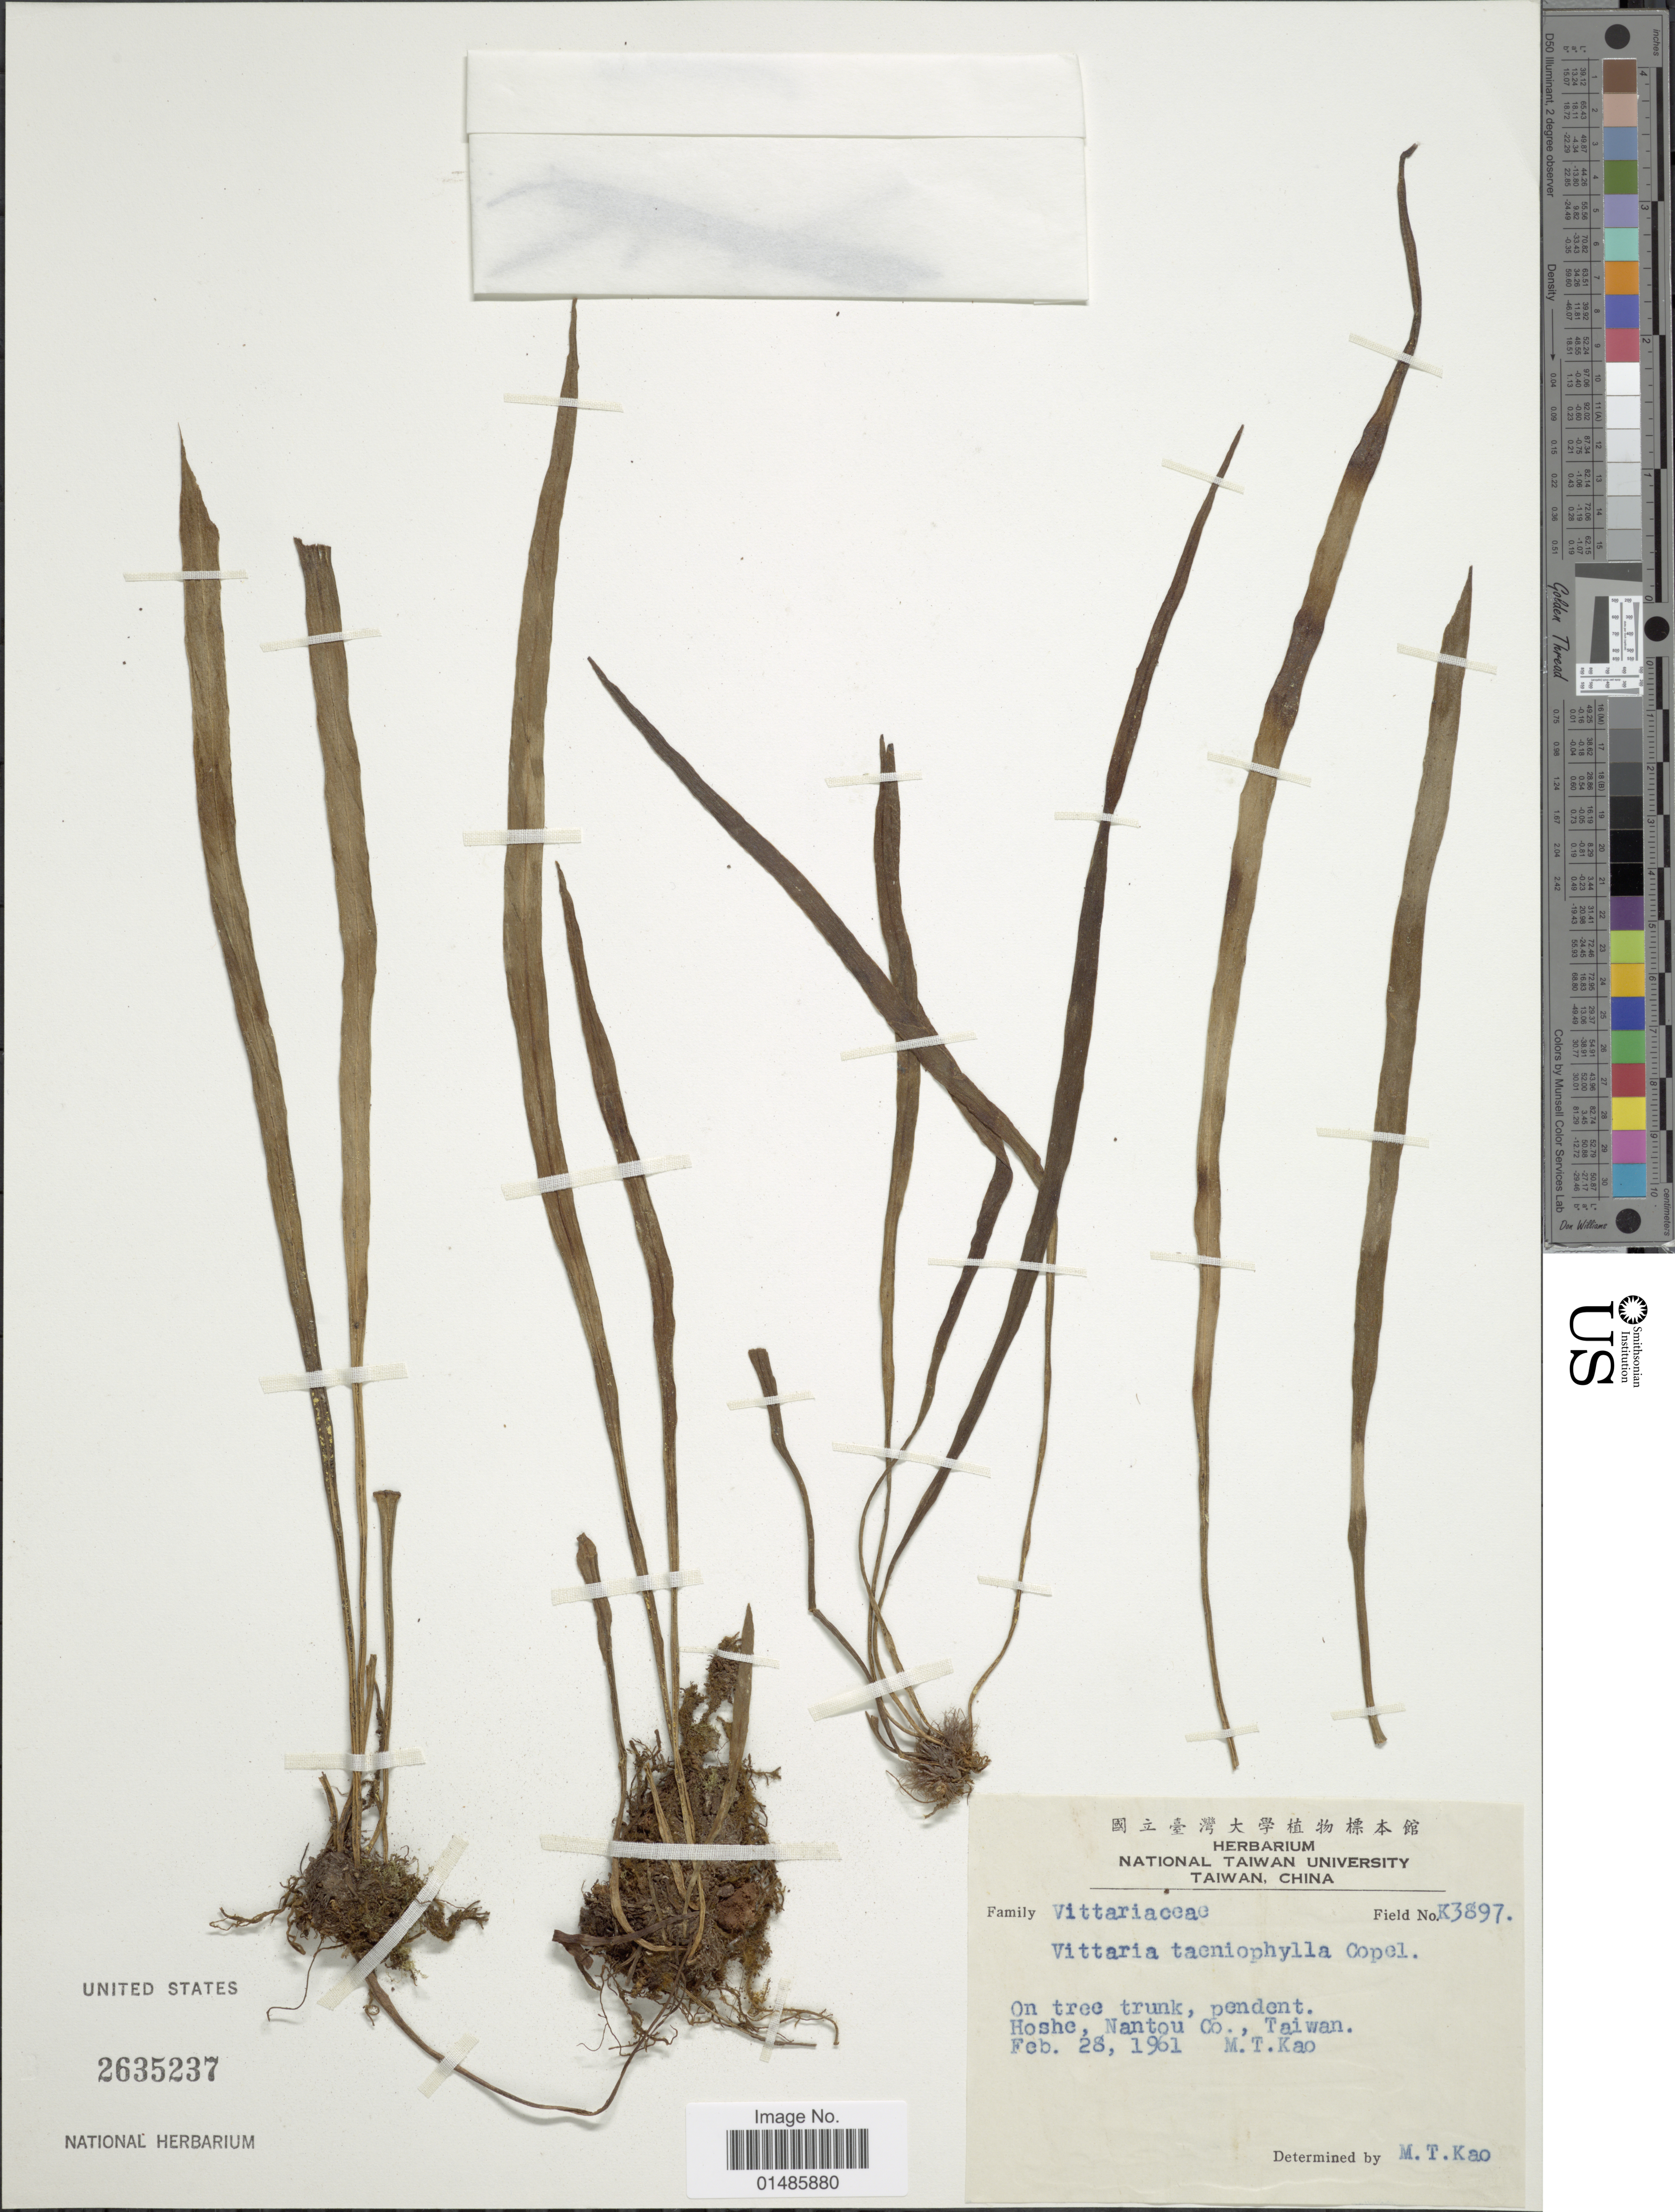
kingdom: Plantae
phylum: Tracheophyta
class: Polypodiopsida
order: Polypodiales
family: Pteridaceae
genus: Haplopteris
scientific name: Haplopteris taeniophylla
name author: (Copel.) E.H. Crane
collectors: M. T. Kao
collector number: K3897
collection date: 1961-02-28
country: Taiwan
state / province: Nantou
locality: Hoshe, Nantou Co.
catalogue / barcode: US 2635237